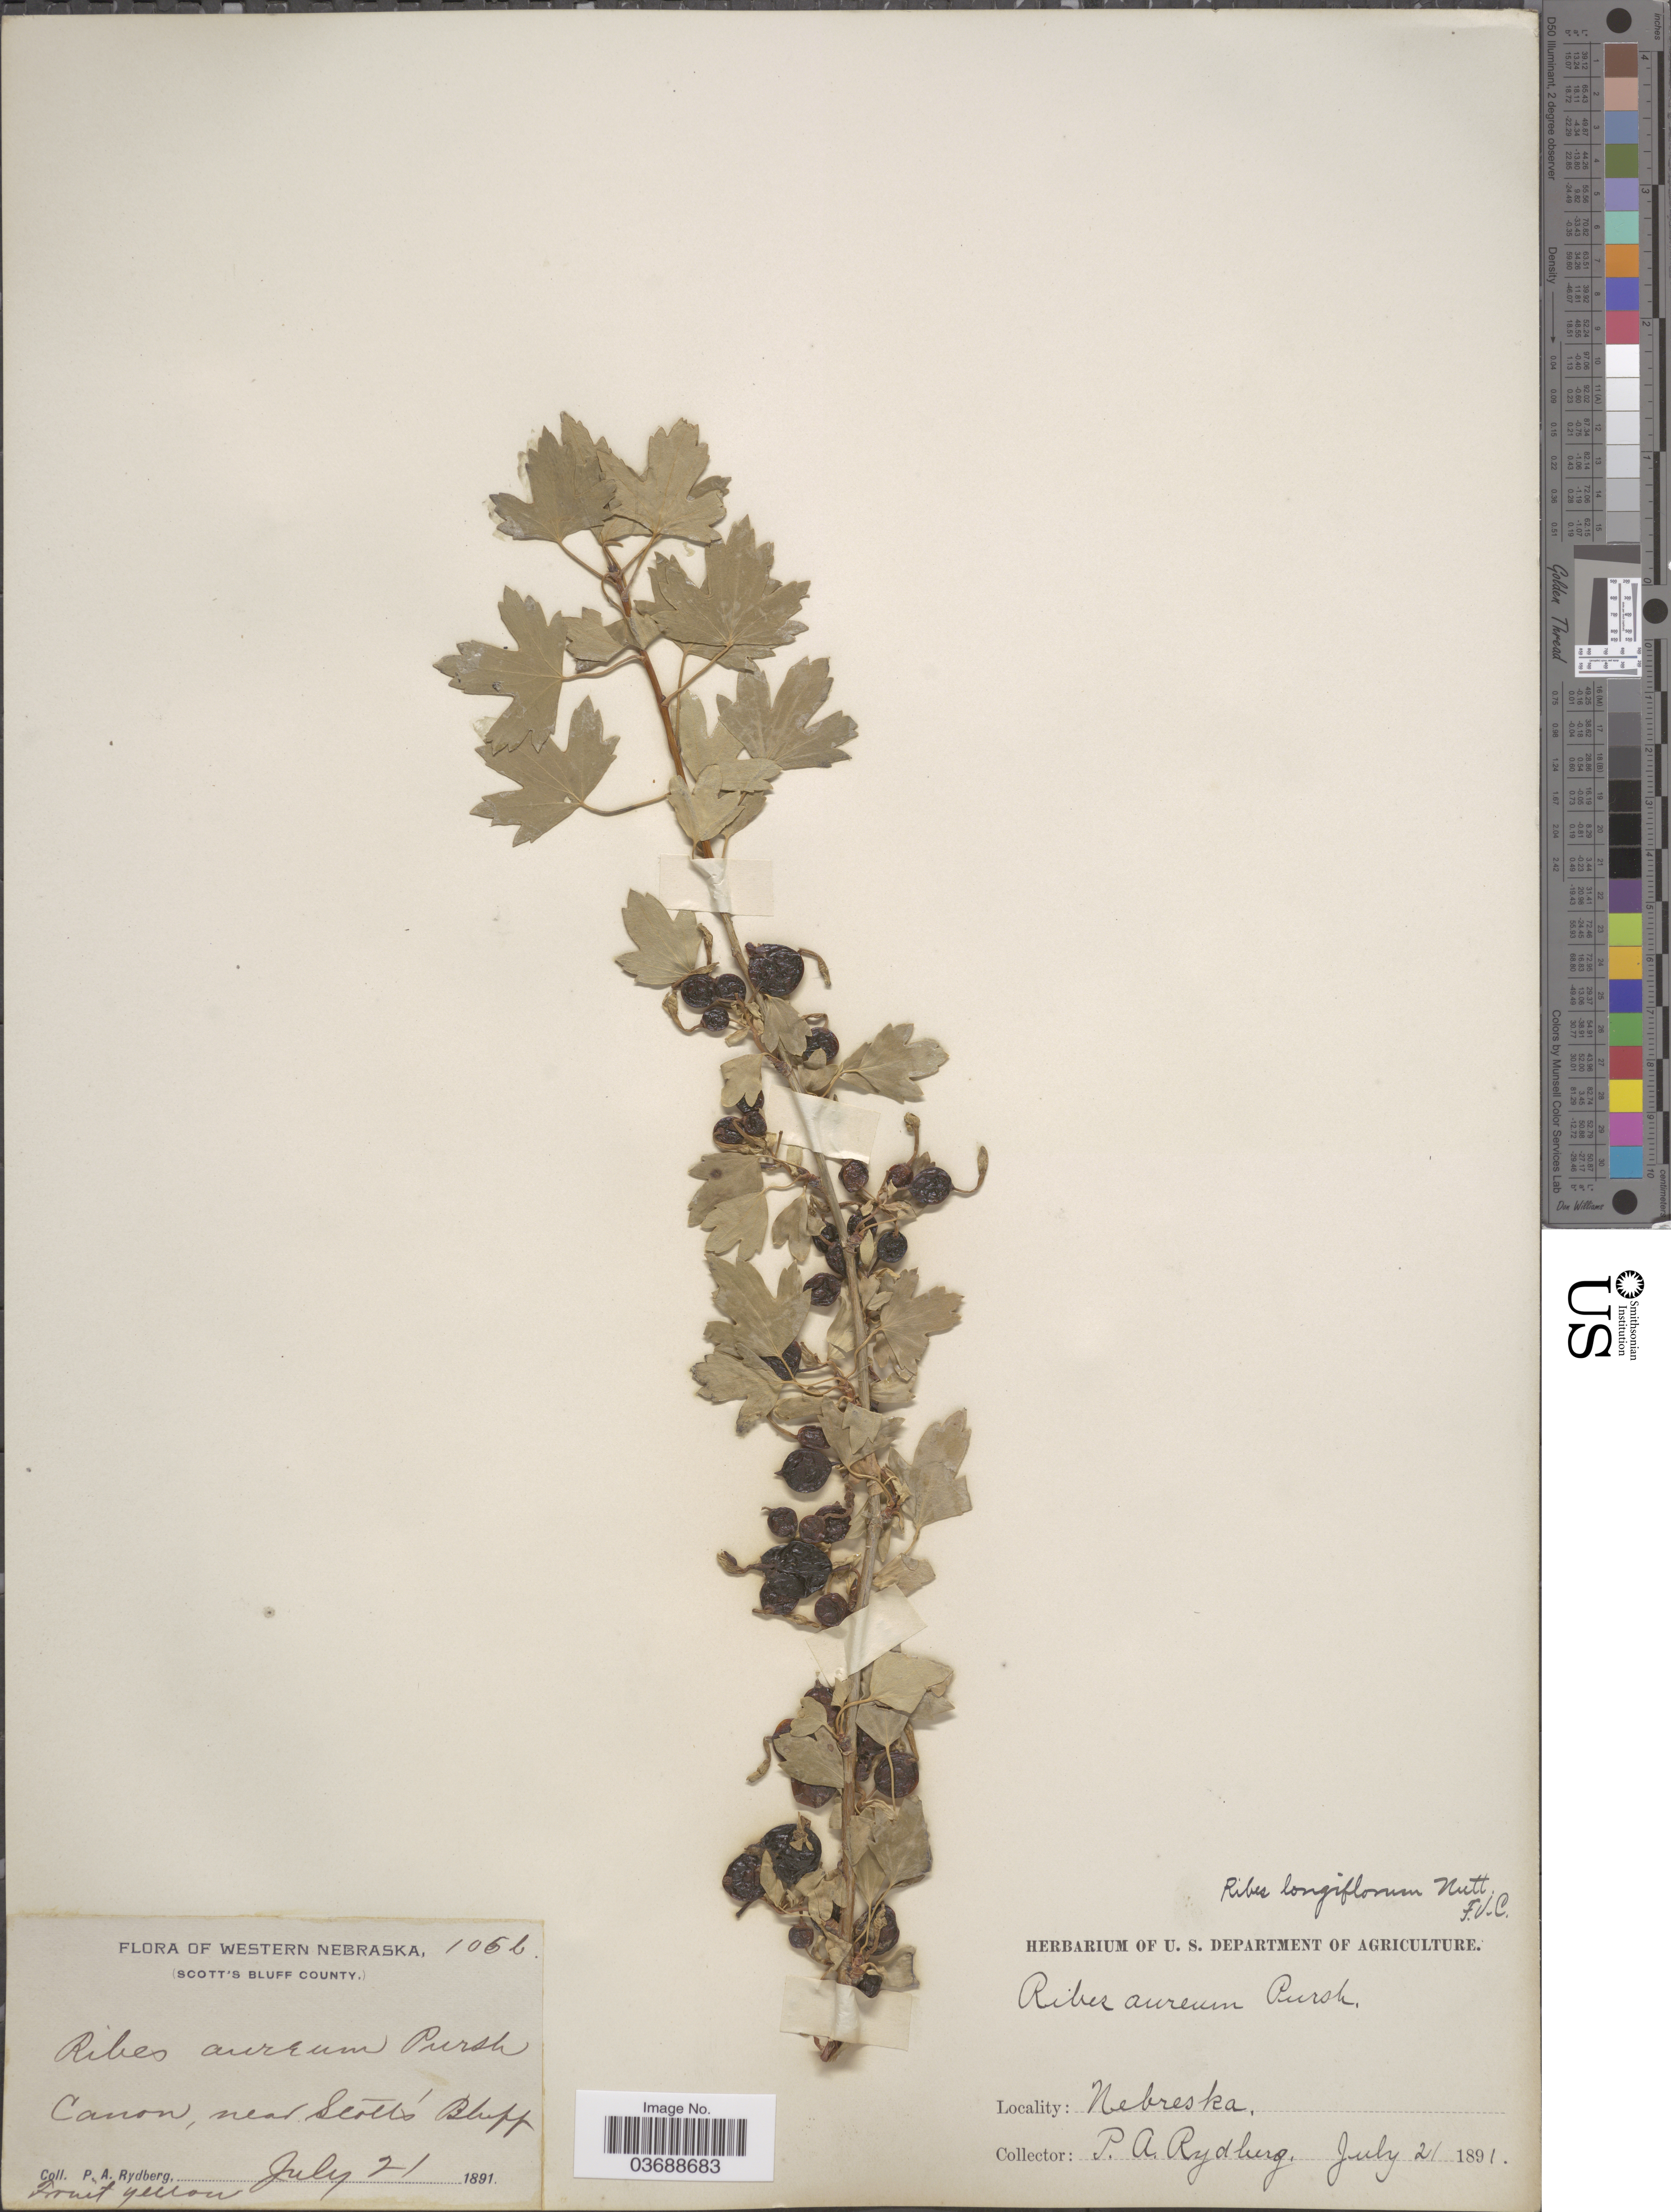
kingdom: Plantae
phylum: Tracheophyta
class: Magnoliopsida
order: Saxifragales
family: Grossulariaceae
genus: Ribes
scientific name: Ribes odoratum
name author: H.L. Wendl.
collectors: P. A. Rydberg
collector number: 106b*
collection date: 1891-07-21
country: United States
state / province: Nebraska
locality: Western Nebraska, (Scott's Bluff County.). Canon, near Scott's Bluff.